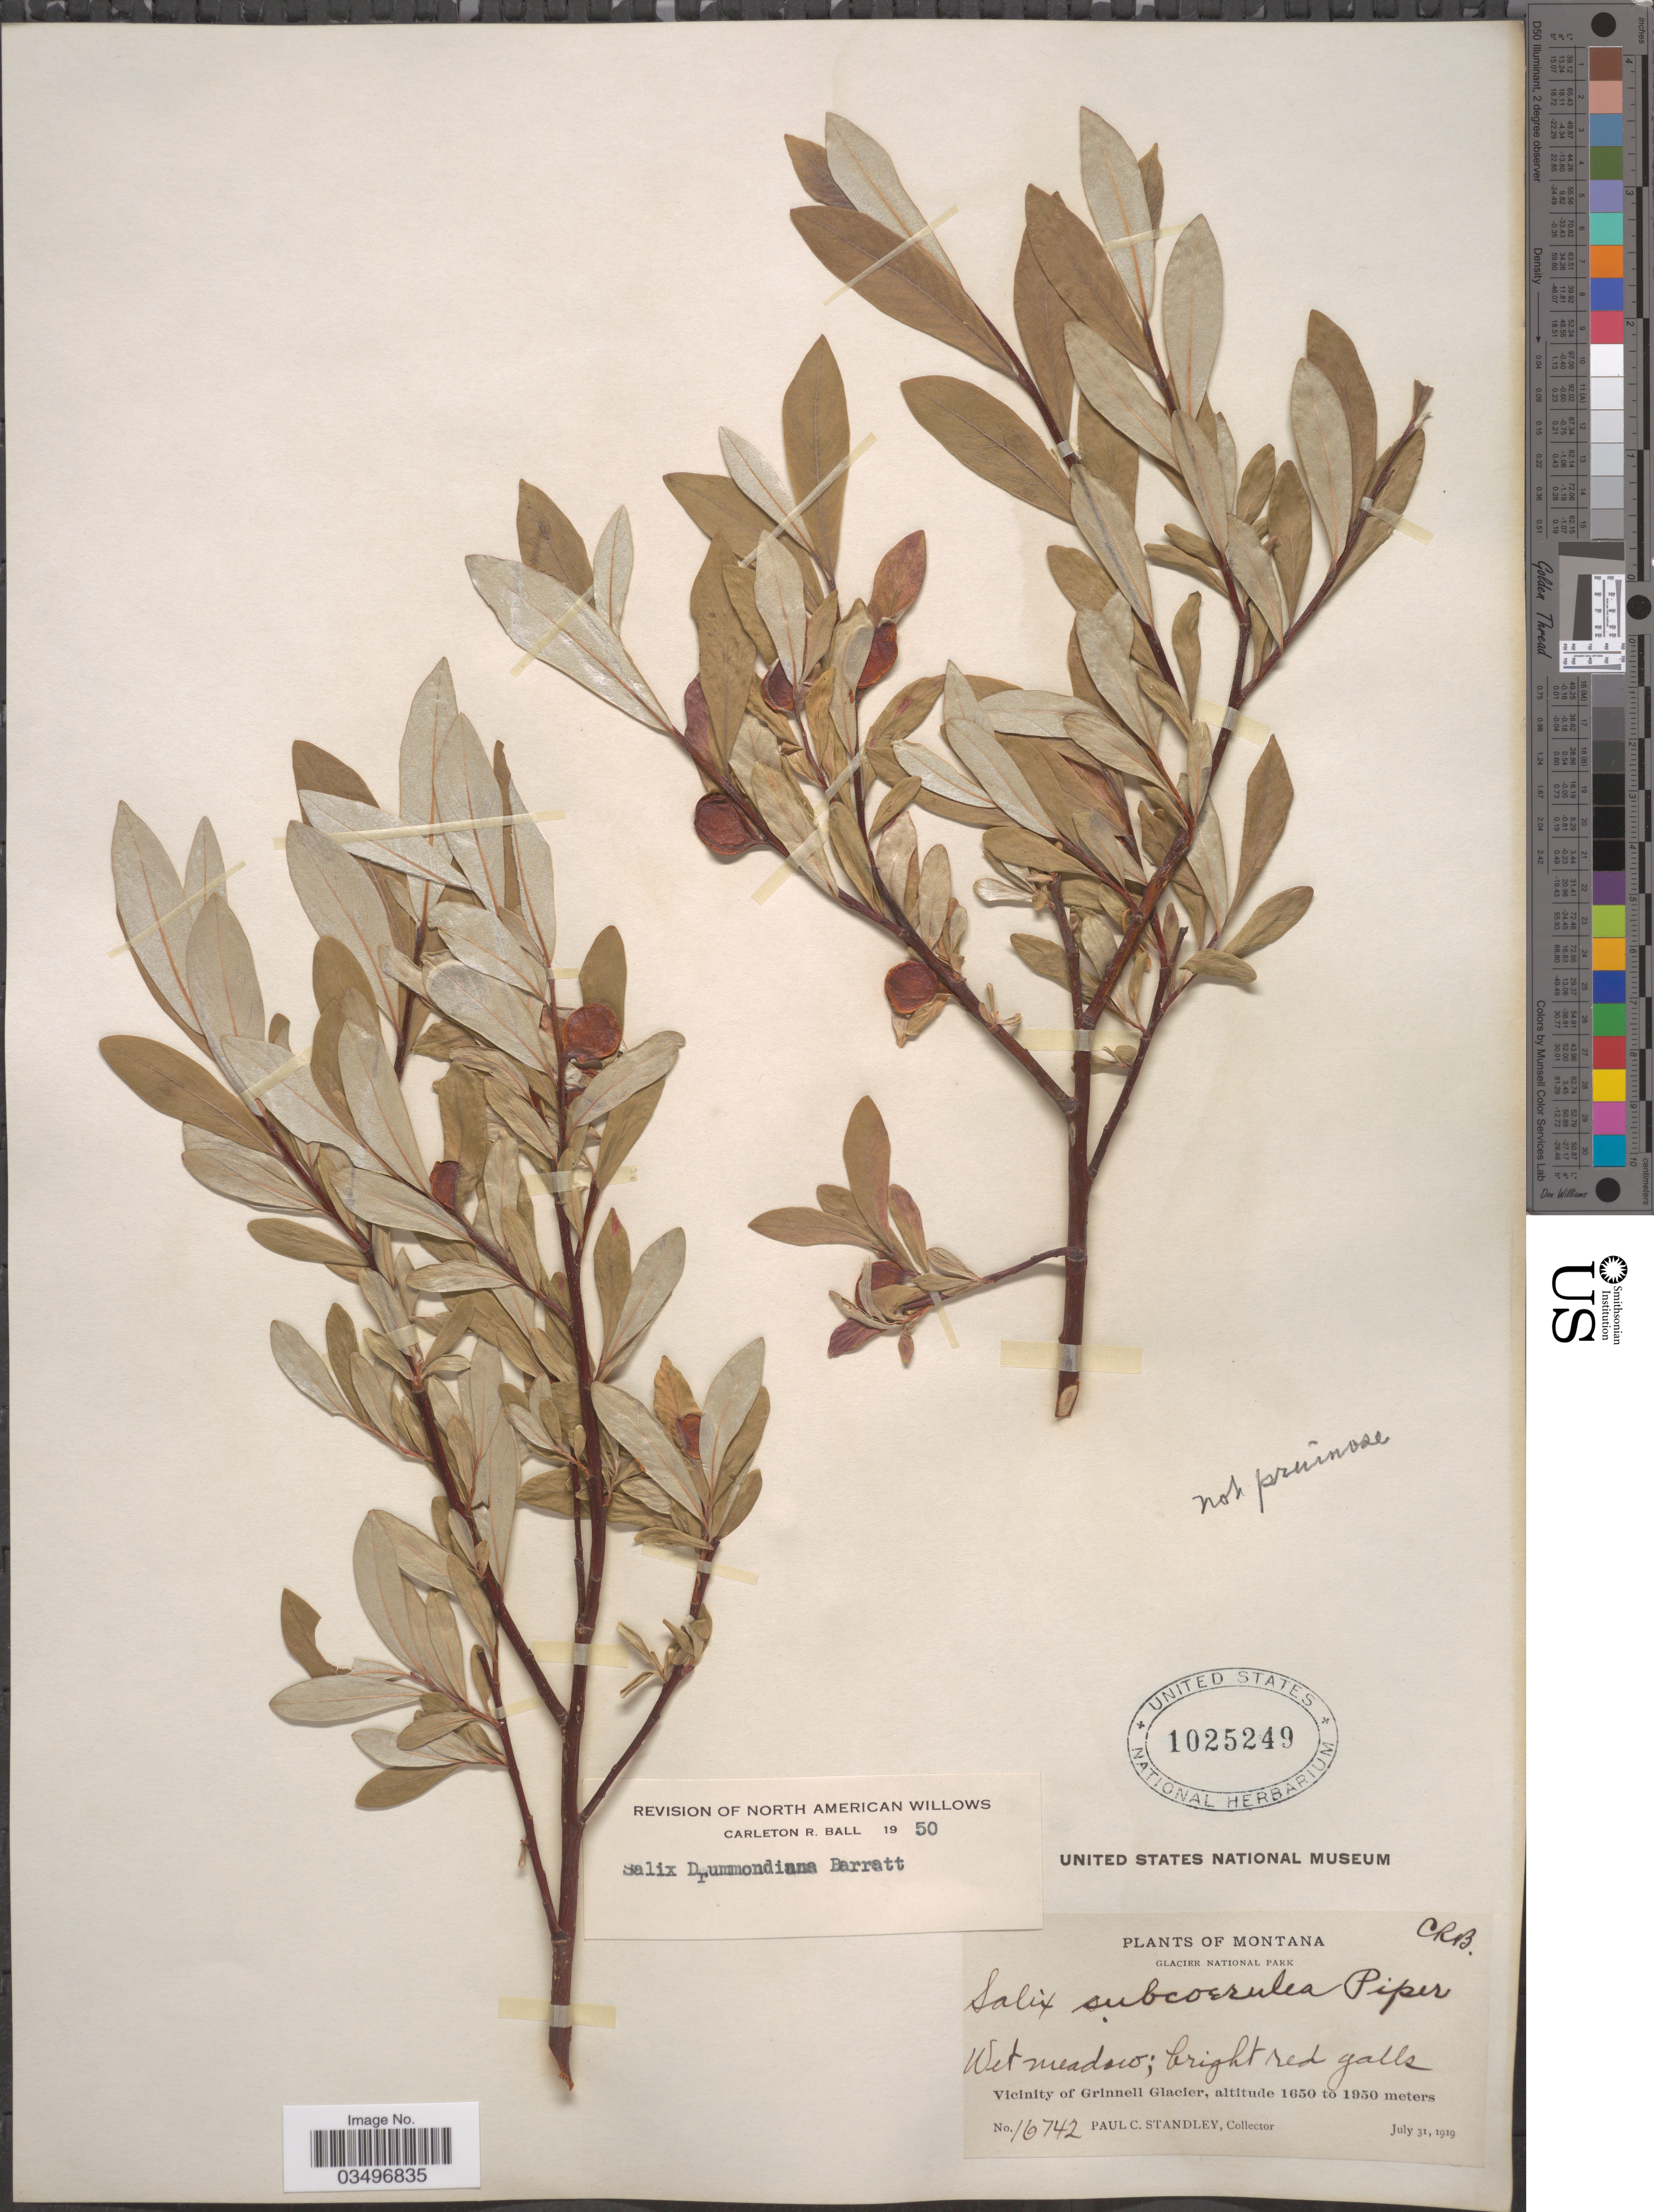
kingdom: Plantae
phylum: Tracheophyta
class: Magnoliopsida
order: Malpighiales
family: Salicaceae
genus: Salix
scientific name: Salix drummondiana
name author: Barratt ex Hook.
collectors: P. C. Standley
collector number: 16742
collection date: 1919-07-31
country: United States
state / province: Montana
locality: Glacier National Park. Vicinity of Grinnell Glacier.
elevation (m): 1650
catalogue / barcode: US 1025249